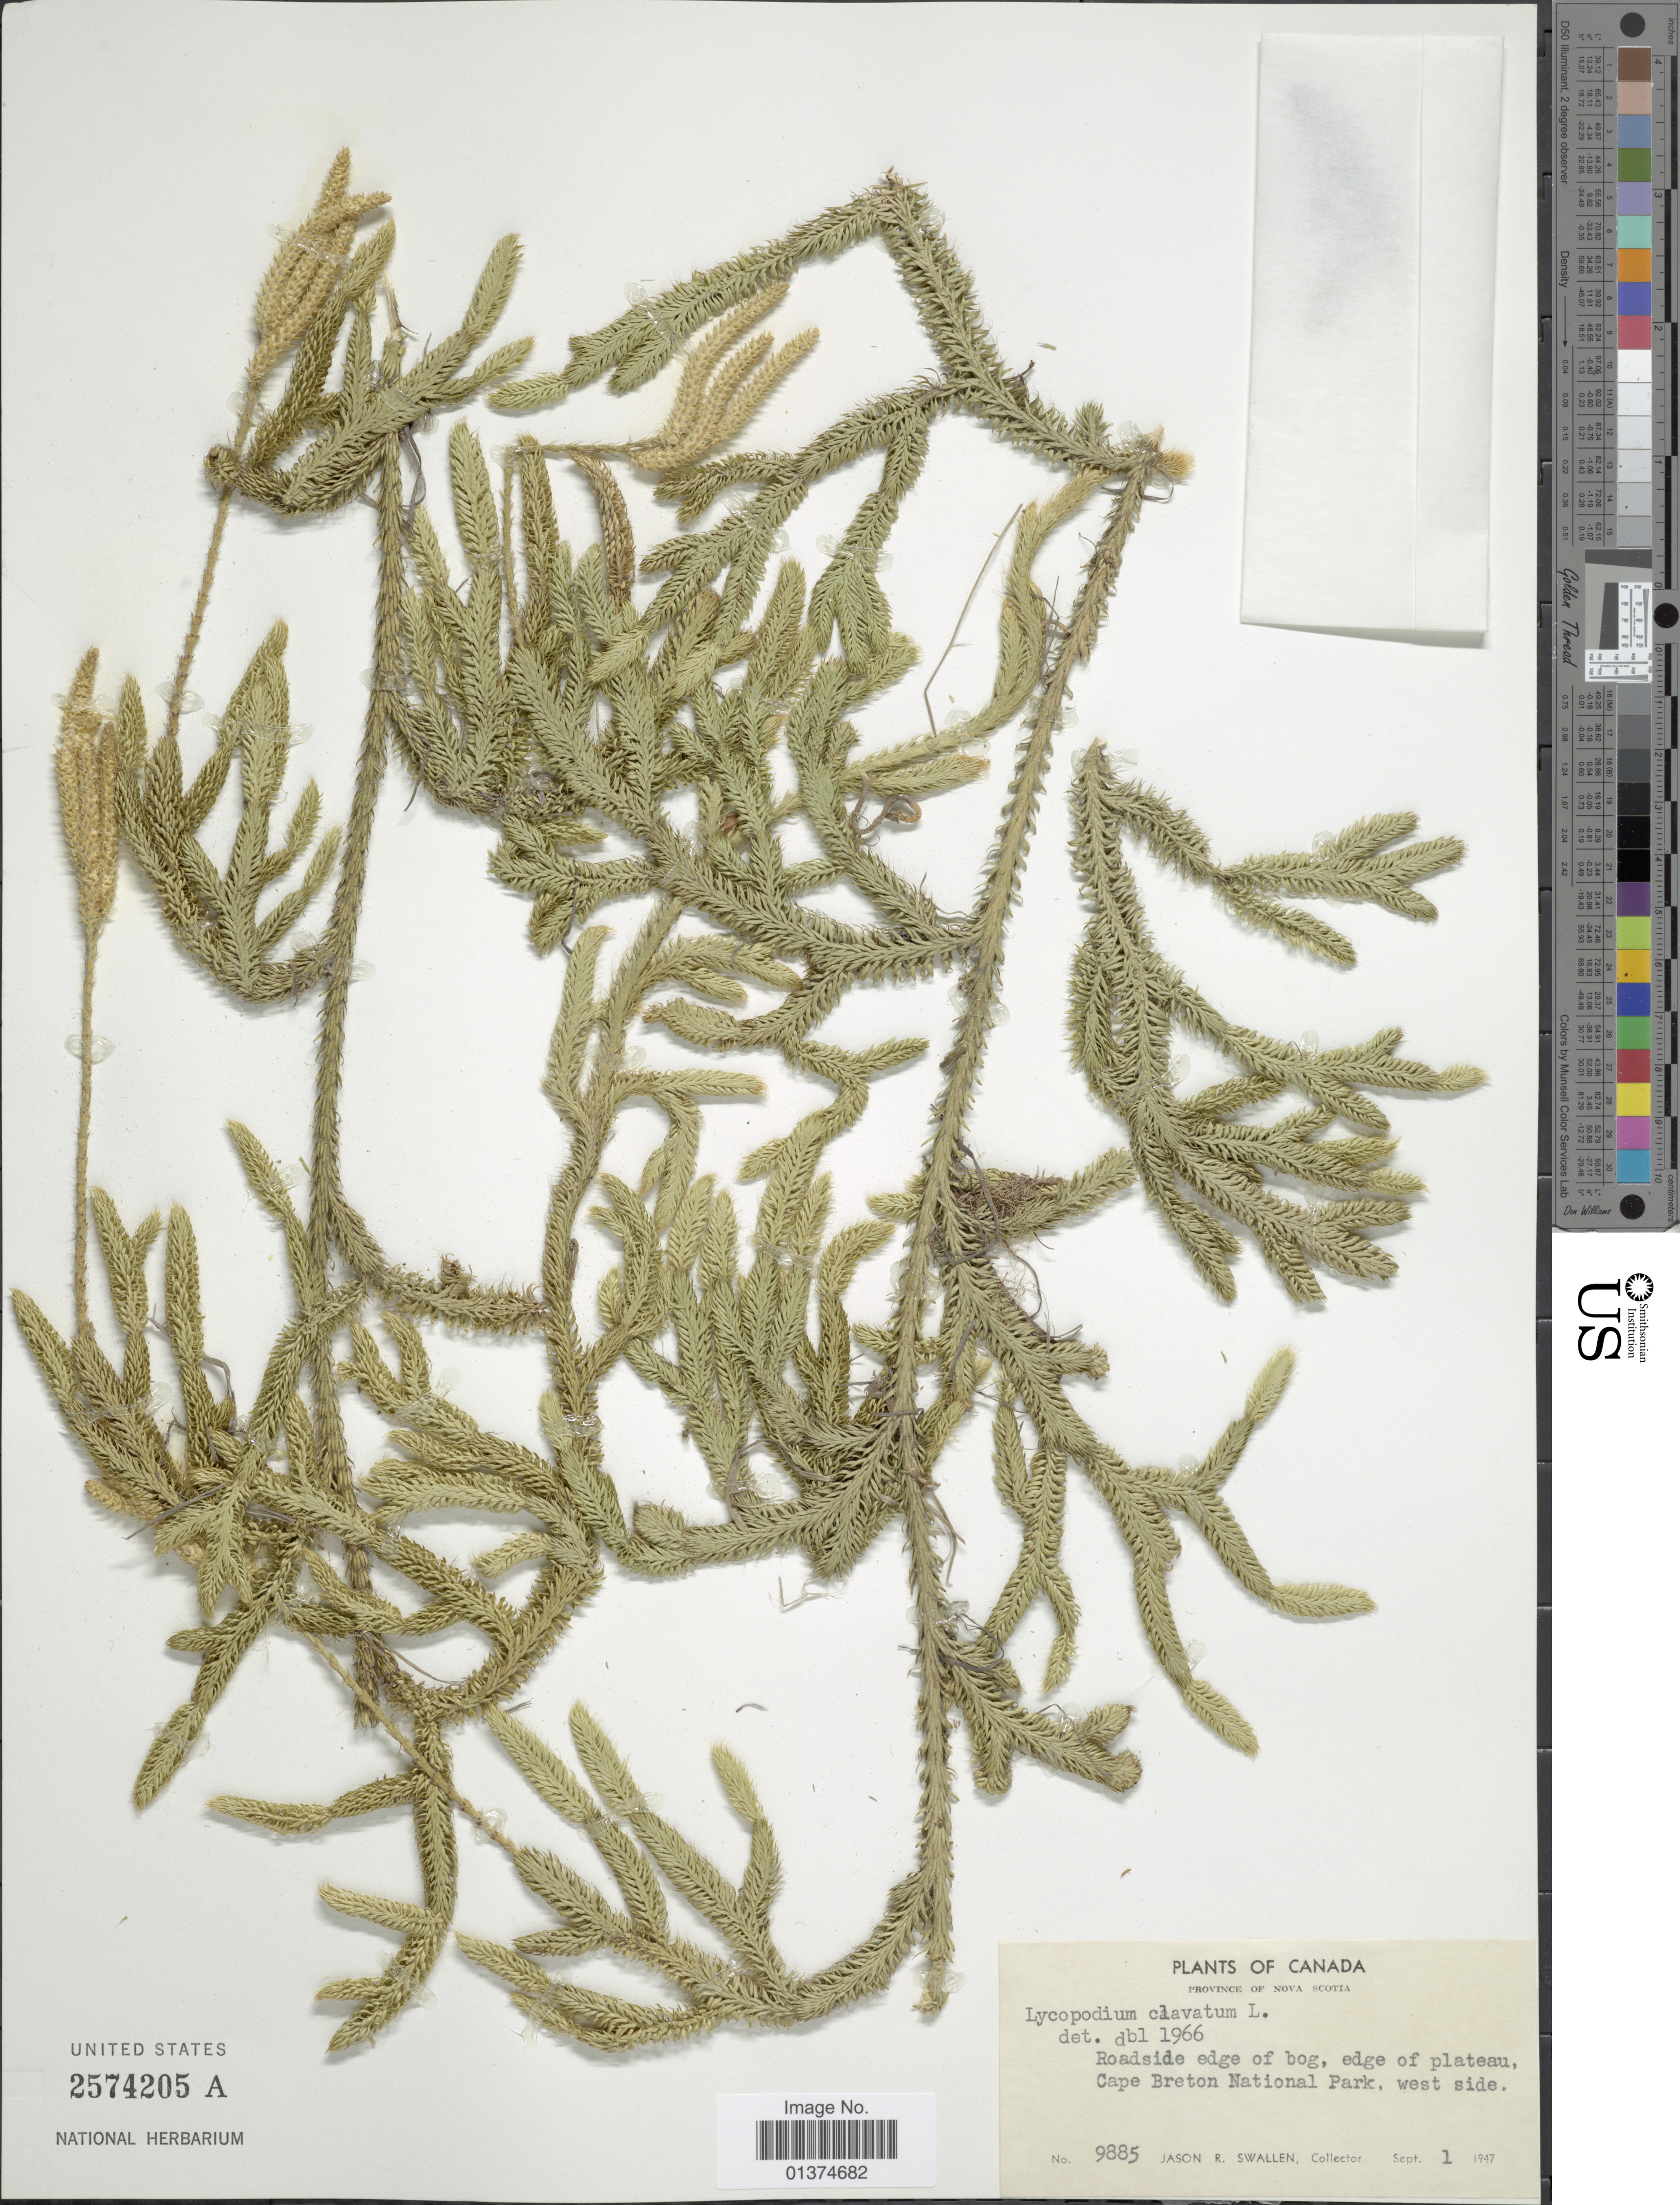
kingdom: Plantae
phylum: Tracheophyta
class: Lycopodiopsida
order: Lycopodiales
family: Lycopodiaceae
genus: Lycopodium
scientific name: Lycopodium clavatum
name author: L.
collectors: J. R. Swallen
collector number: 9885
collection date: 1947-09-01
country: Canada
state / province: Nova Scotia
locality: Roadside edge of bog, edge of plateau, Cape Breton National Park, west side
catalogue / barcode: US 2574205A